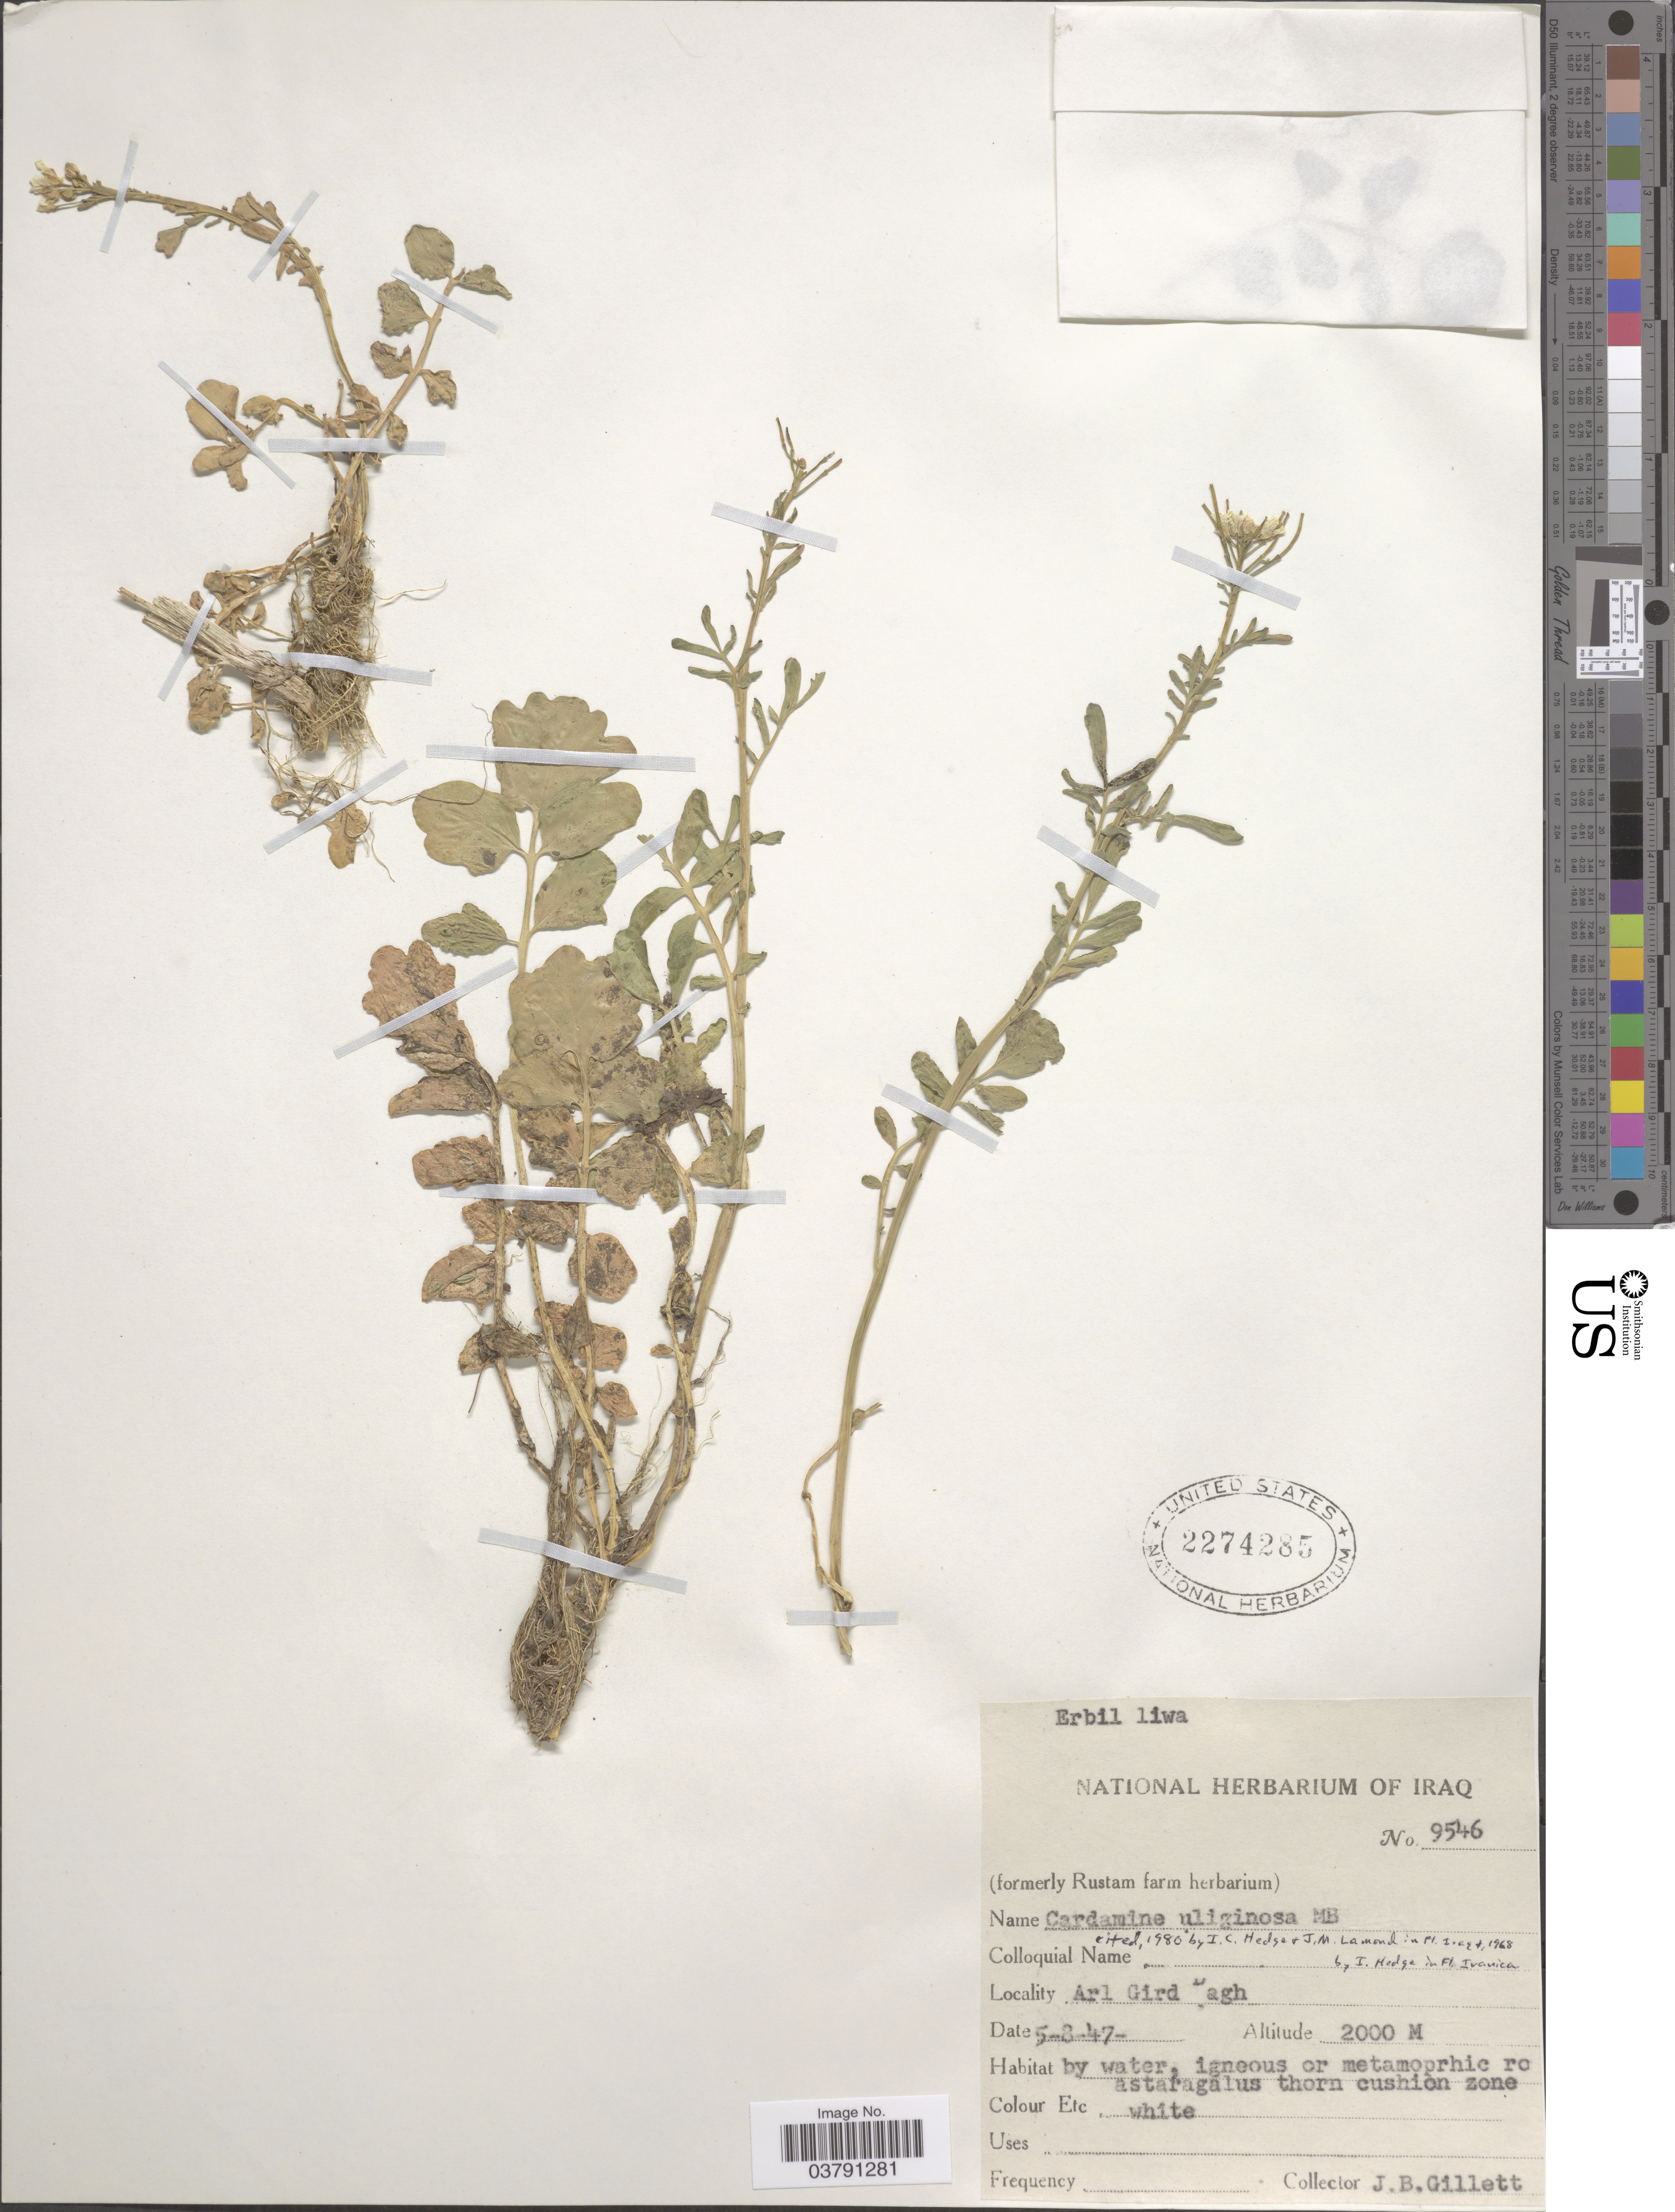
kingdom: Plantae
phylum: Tracheophyta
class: Magnoliopsida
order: Brassicales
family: Brassicaceae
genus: Cardamine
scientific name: Cardamine uliginosa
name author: M. Bieb.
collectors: J. B. Gillett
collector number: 9546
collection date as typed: Transcribed d/m/y: 5/8/47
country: Iraq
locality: Erbil liwa. Arl Gird Dagh.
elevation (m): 2000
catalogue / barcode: US 2274285